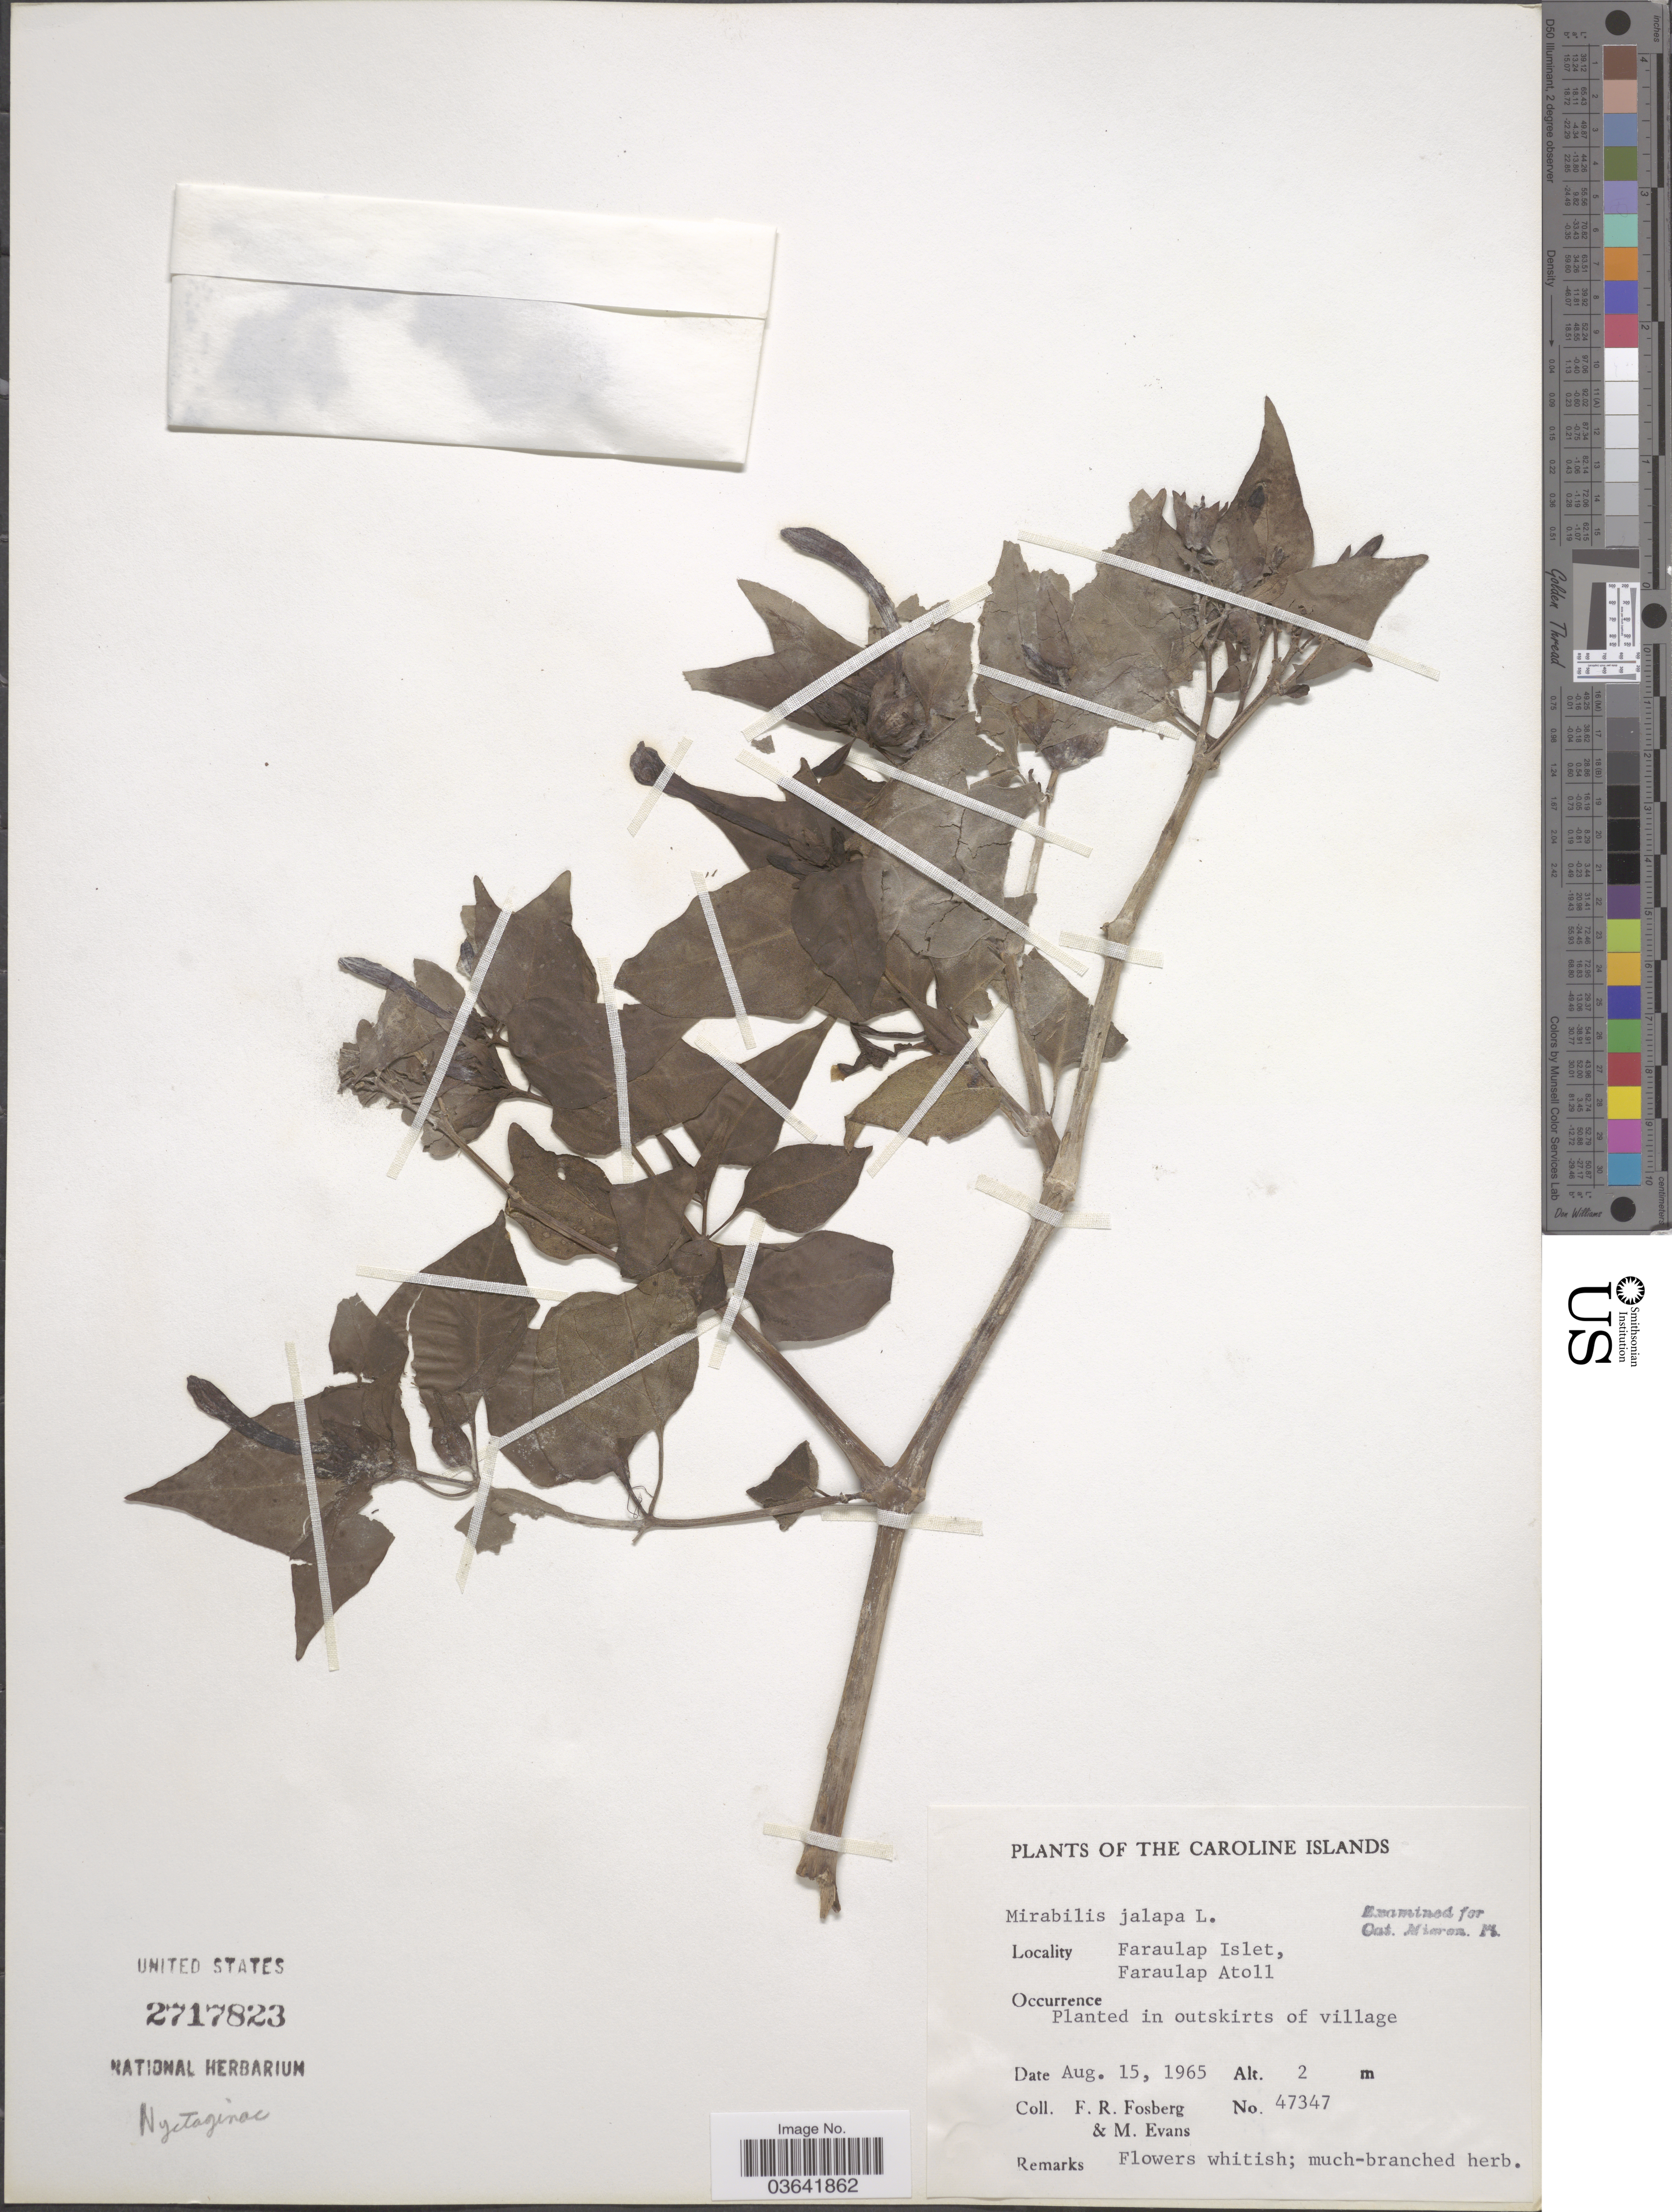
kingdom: Plantae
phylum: Tracheophyta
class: Magnoliopsida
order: Caryophyllales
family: Nyctaginaceae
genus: Mirabilis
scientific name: Mirabilis jalapa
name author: L.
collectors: F. R. Fosberg & M. Evans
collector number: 47347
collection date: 1965-08-15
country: Micronesia, Federated States of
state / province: Yap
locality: The Caroline Islands. Faraulap Islet, Faraulap Atoll.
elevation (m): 2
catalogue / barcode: US 2717823